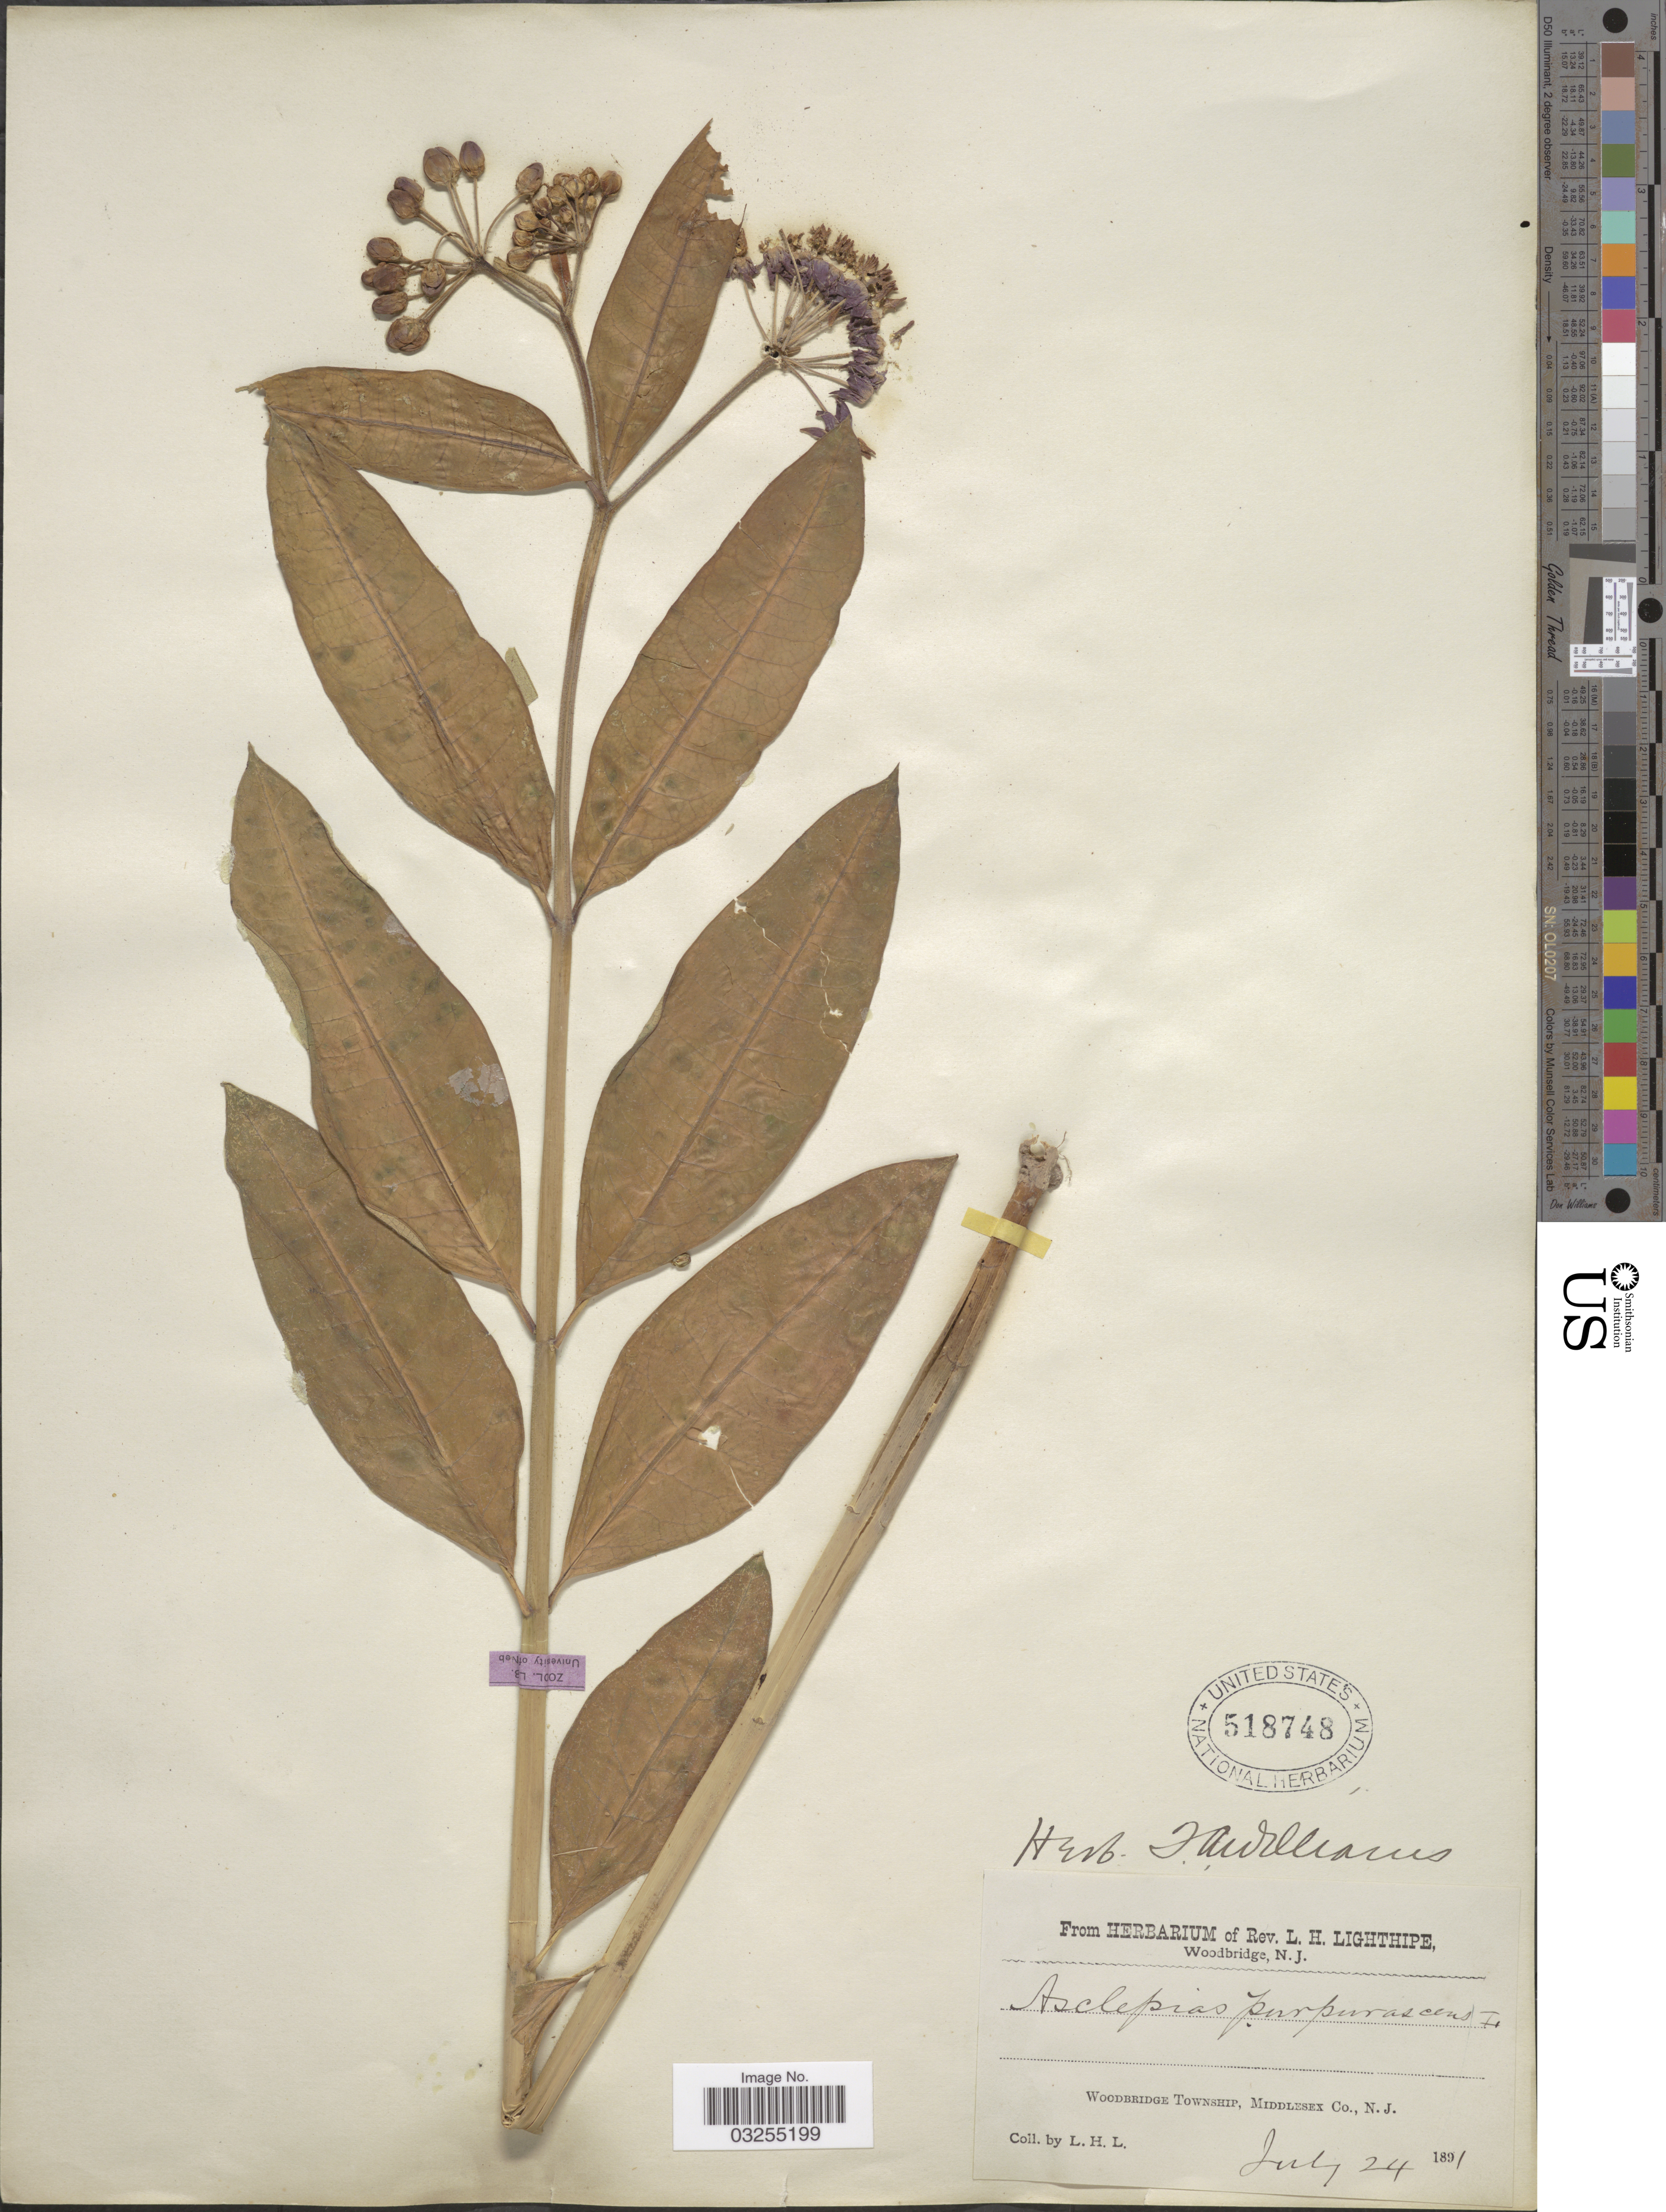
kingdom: Plantae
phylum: Tracheophyta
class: Magnoliopsida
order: Gentianales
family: Apocynaceae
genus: Asclepias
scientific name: Asclepias purpurascens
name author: L.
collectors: L. H. Lighthipe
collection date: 1891-07-24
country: United States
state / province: New Jersey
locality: Woodbridge Township, Middlesex Co.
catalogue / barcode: US 518748